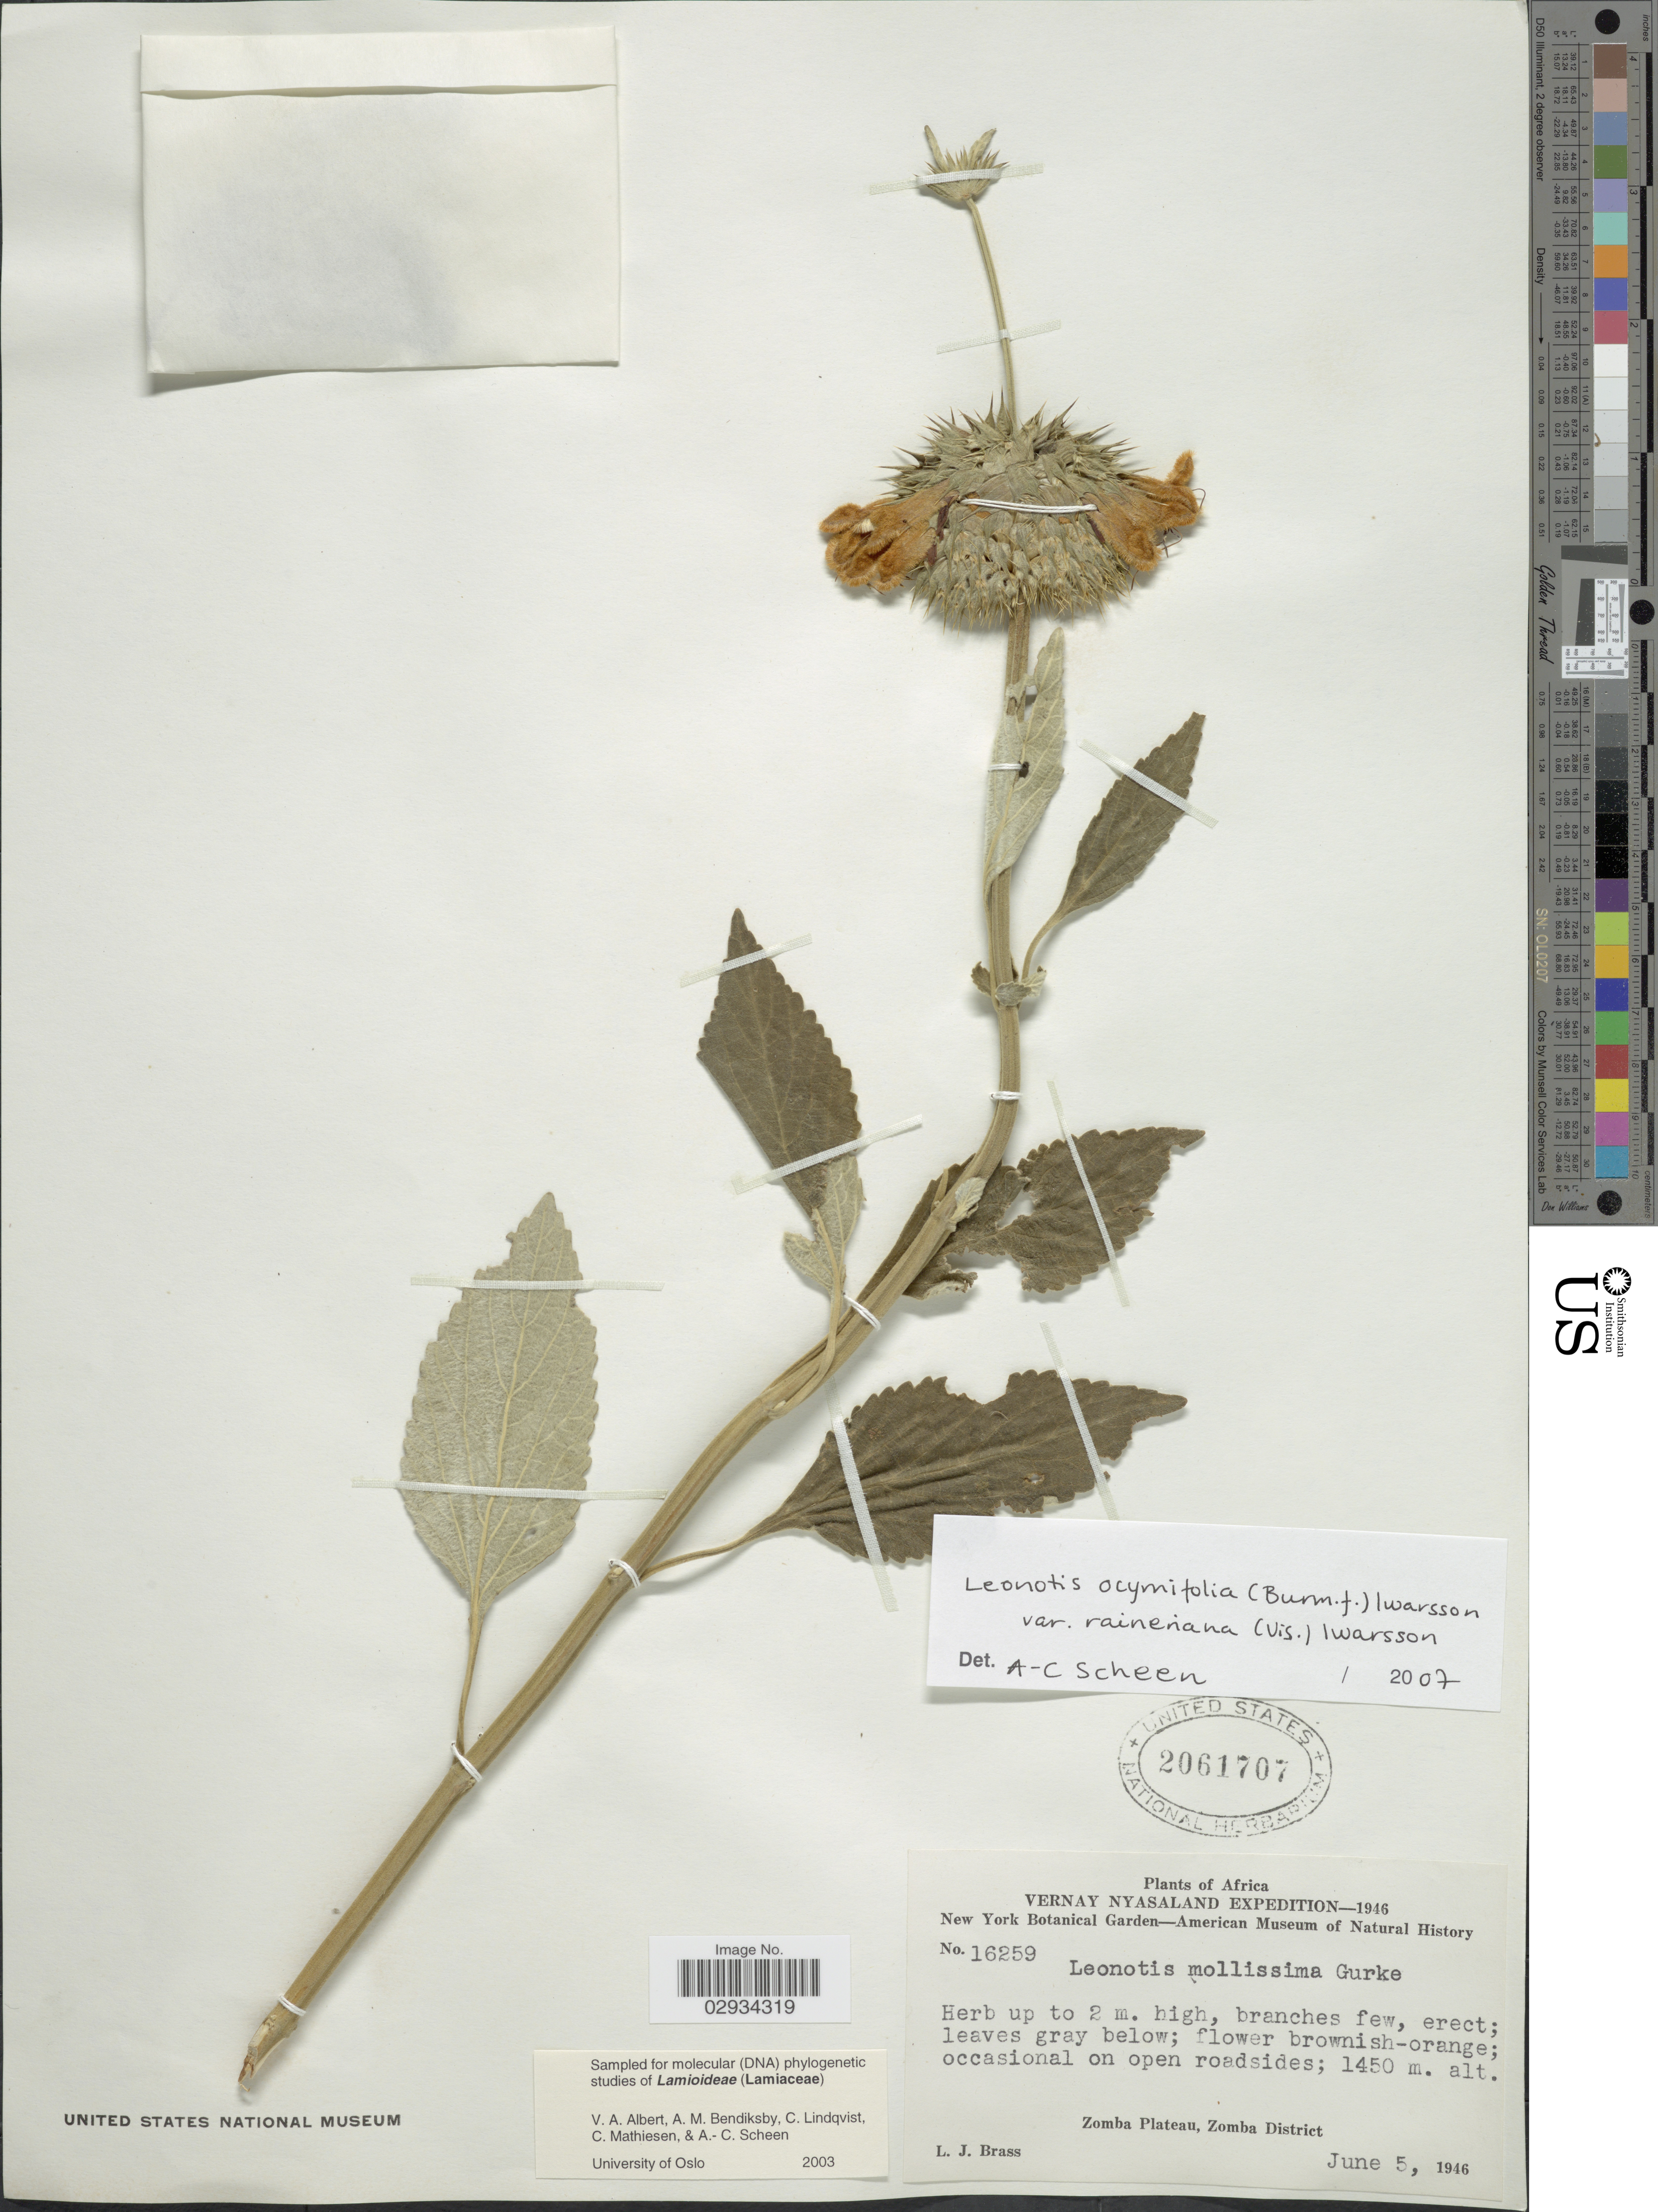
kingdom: Plantae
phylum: Tracheophyta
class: Magnoliopsida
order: Lamiales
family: Lamiaceae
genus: Leonotis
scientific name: Leonotis ocymifolia var. raineriana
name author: Iwarsson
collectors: L. J. Brass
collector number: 16259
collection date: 1946-06-05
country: Malawi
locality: Vernay Nyasaland. Zomba Plateau, Zomba District.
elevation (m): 1450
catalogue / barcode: US 2061707